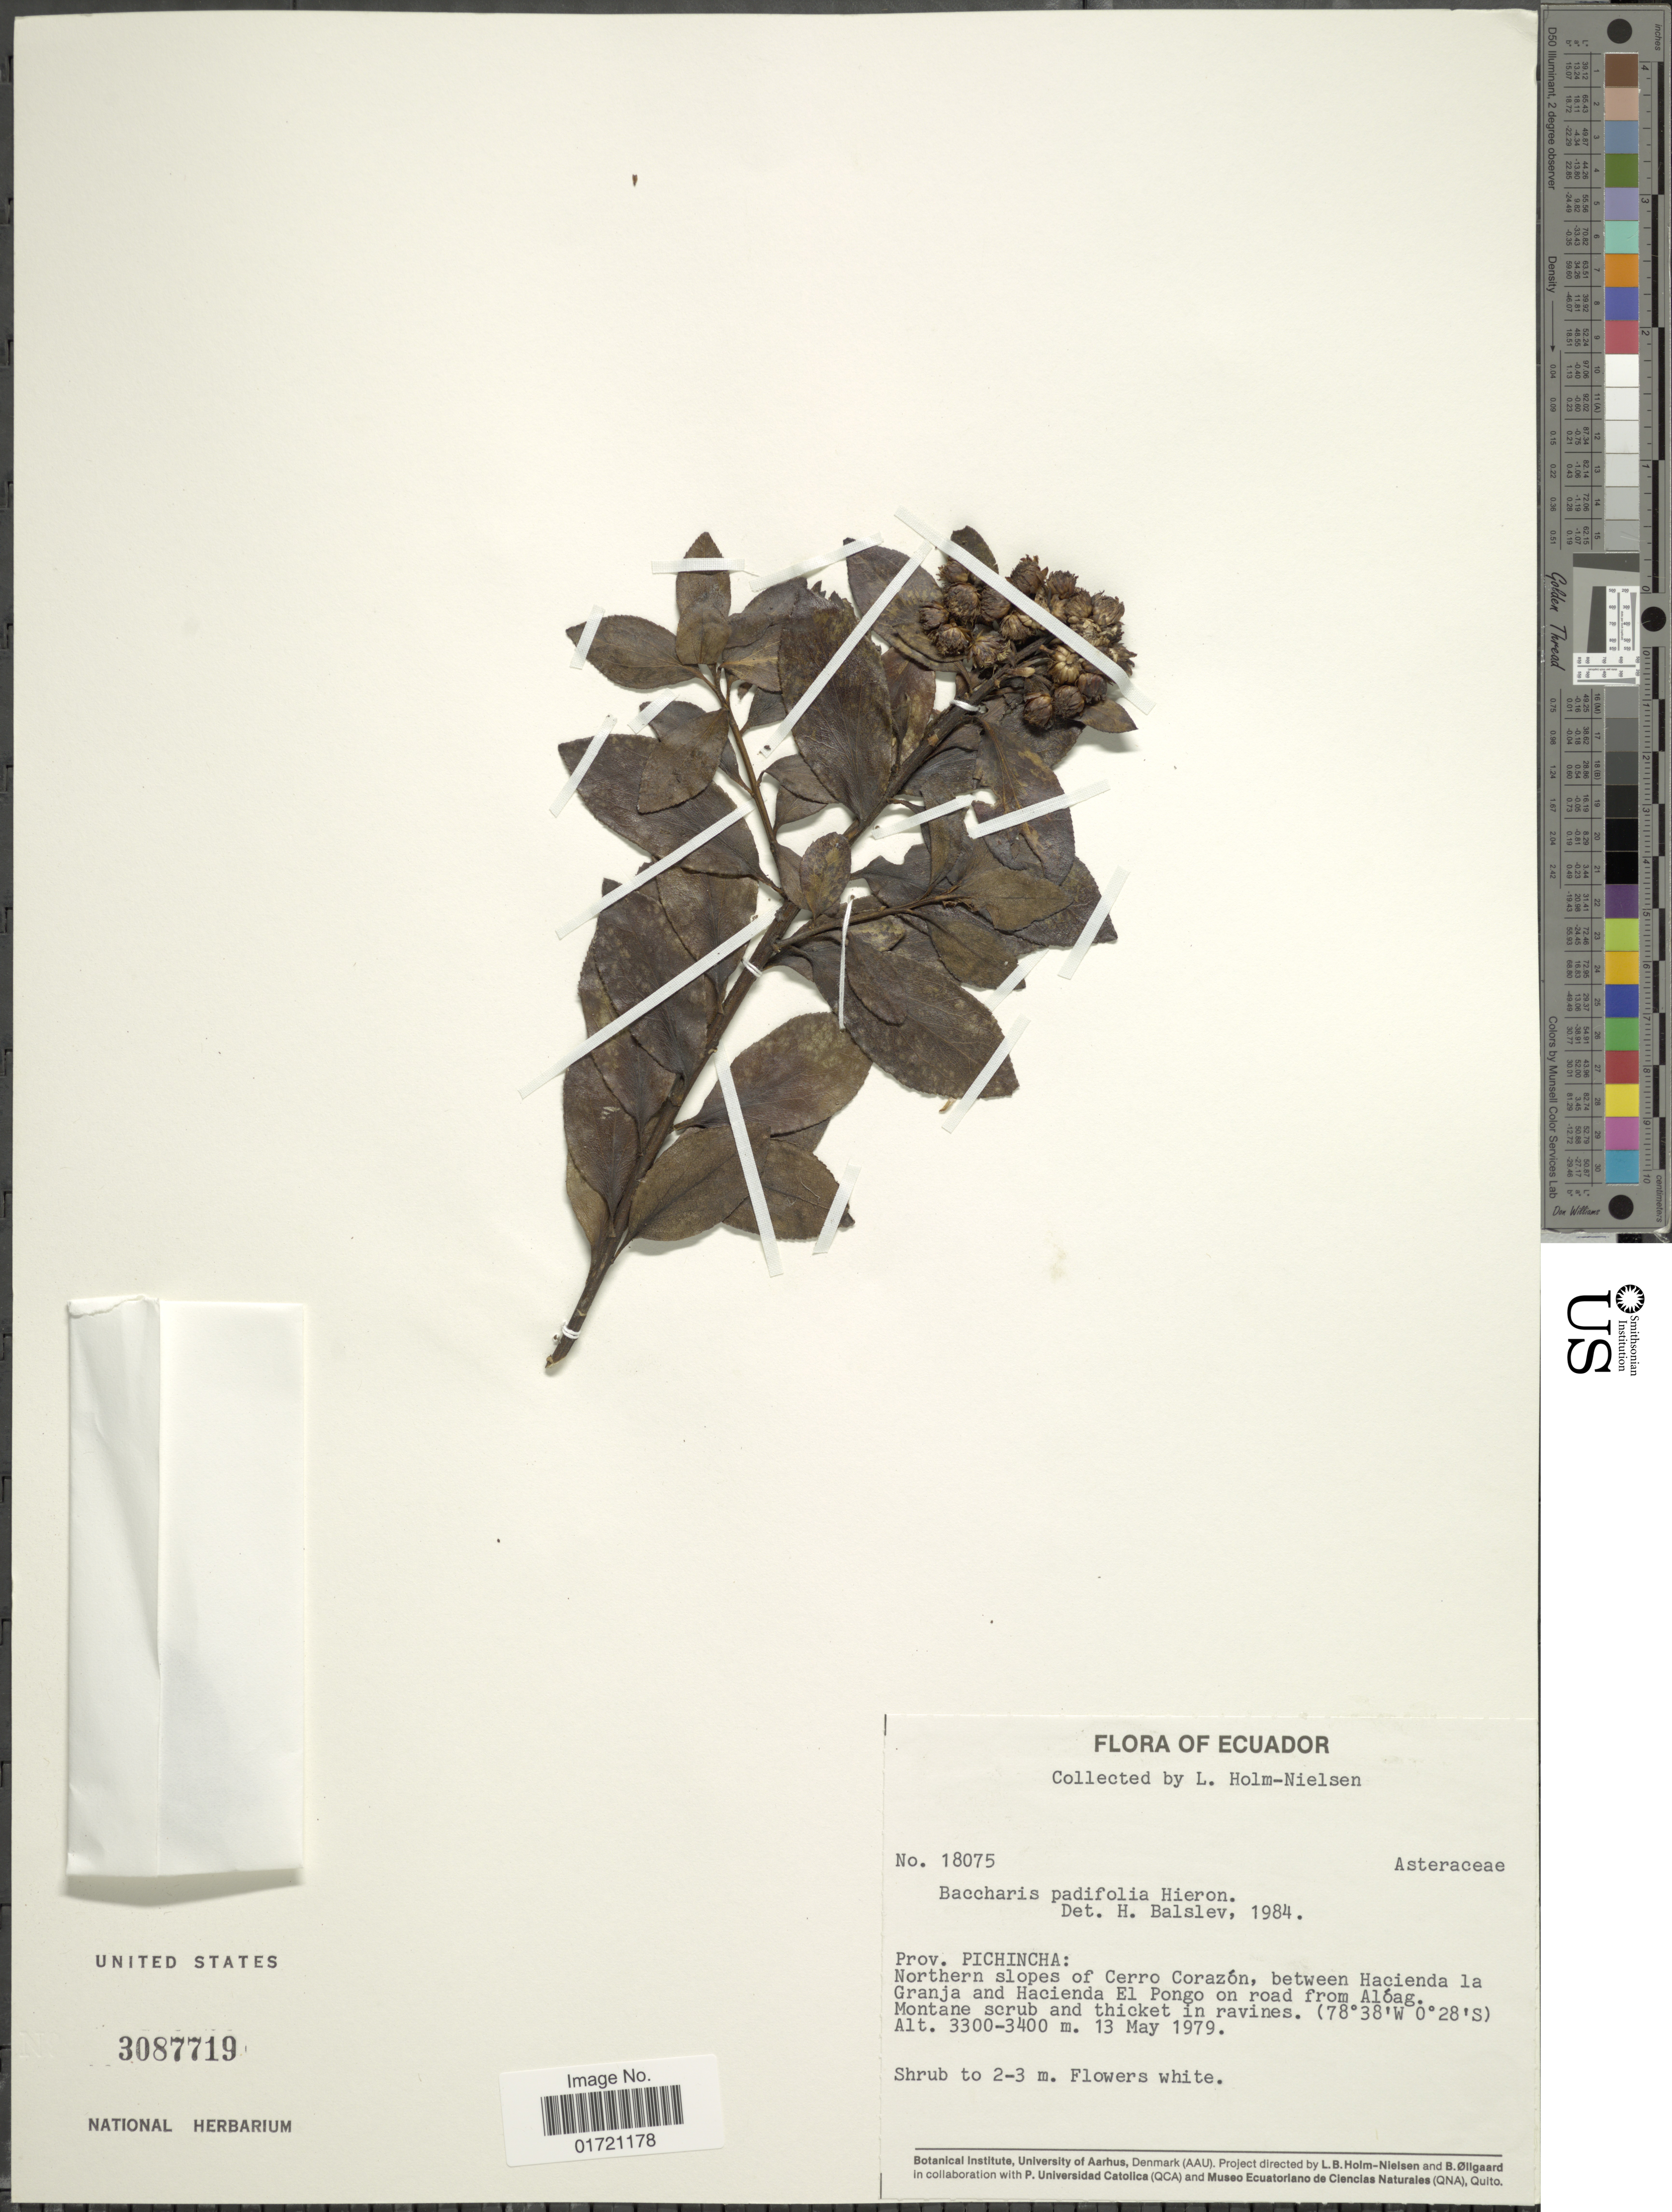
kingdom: Plantae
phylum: Tracheophyta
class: Magnoliopsida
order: Asterales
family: Asteraceae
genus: Baccharis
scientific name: Baccharis padifolia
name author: Hieron.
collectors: L. B. Holm-Nielsen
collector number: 18075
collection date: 1979-05-13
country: Ecuador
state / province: Pichincha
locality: Prov. Pichincha: Northern slopes of Cerro Corazón, between Hacienda la Granja and Hacienda El Pongo on road from Alóag.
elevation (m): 3300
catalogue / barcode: US 3087719